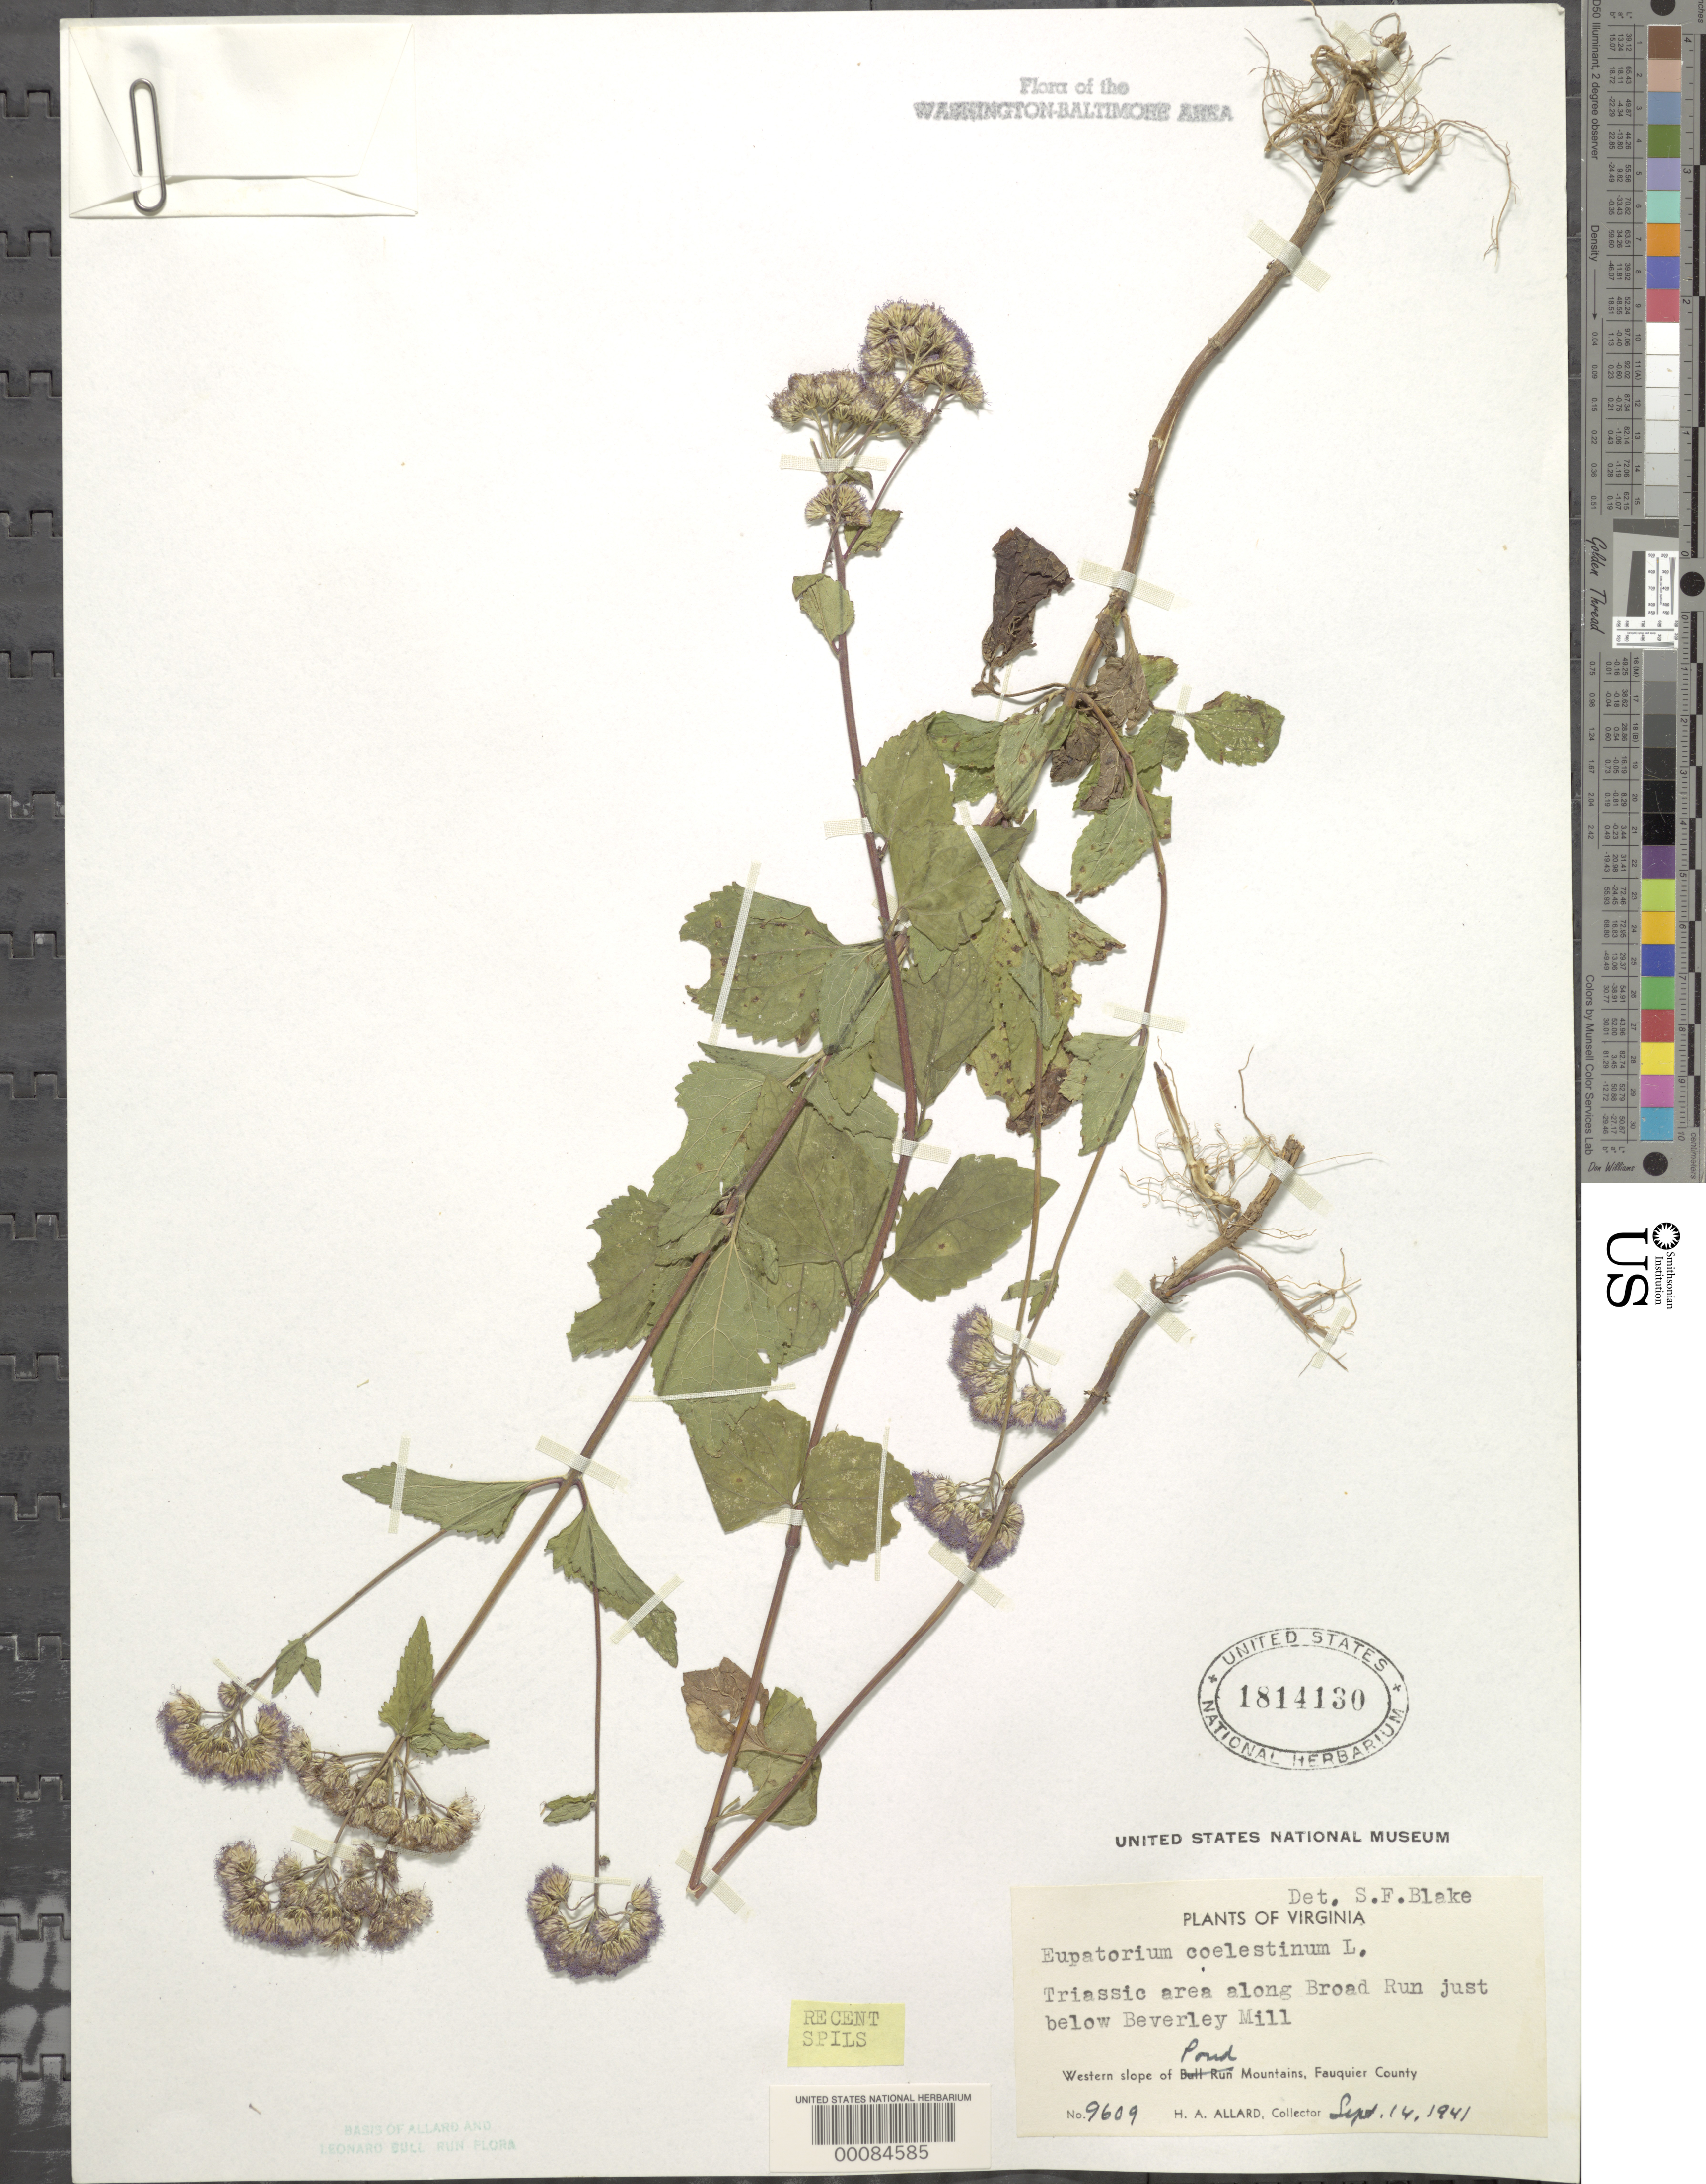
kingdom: Plantae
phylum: Tracheophyta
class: Magnoliopsida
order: Asterales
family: Asteraceae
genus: Conoclinium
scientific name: Conoclinium coelestinum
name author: (L.) DC.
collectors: H. A. Allard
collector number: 9609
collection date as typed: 14 Sep 1941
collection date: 1941-09-14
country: United States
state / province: Virginia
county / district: Fauquier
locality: Broad Run below Beverley Mill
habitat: Floodplain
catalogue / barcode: US 1814130